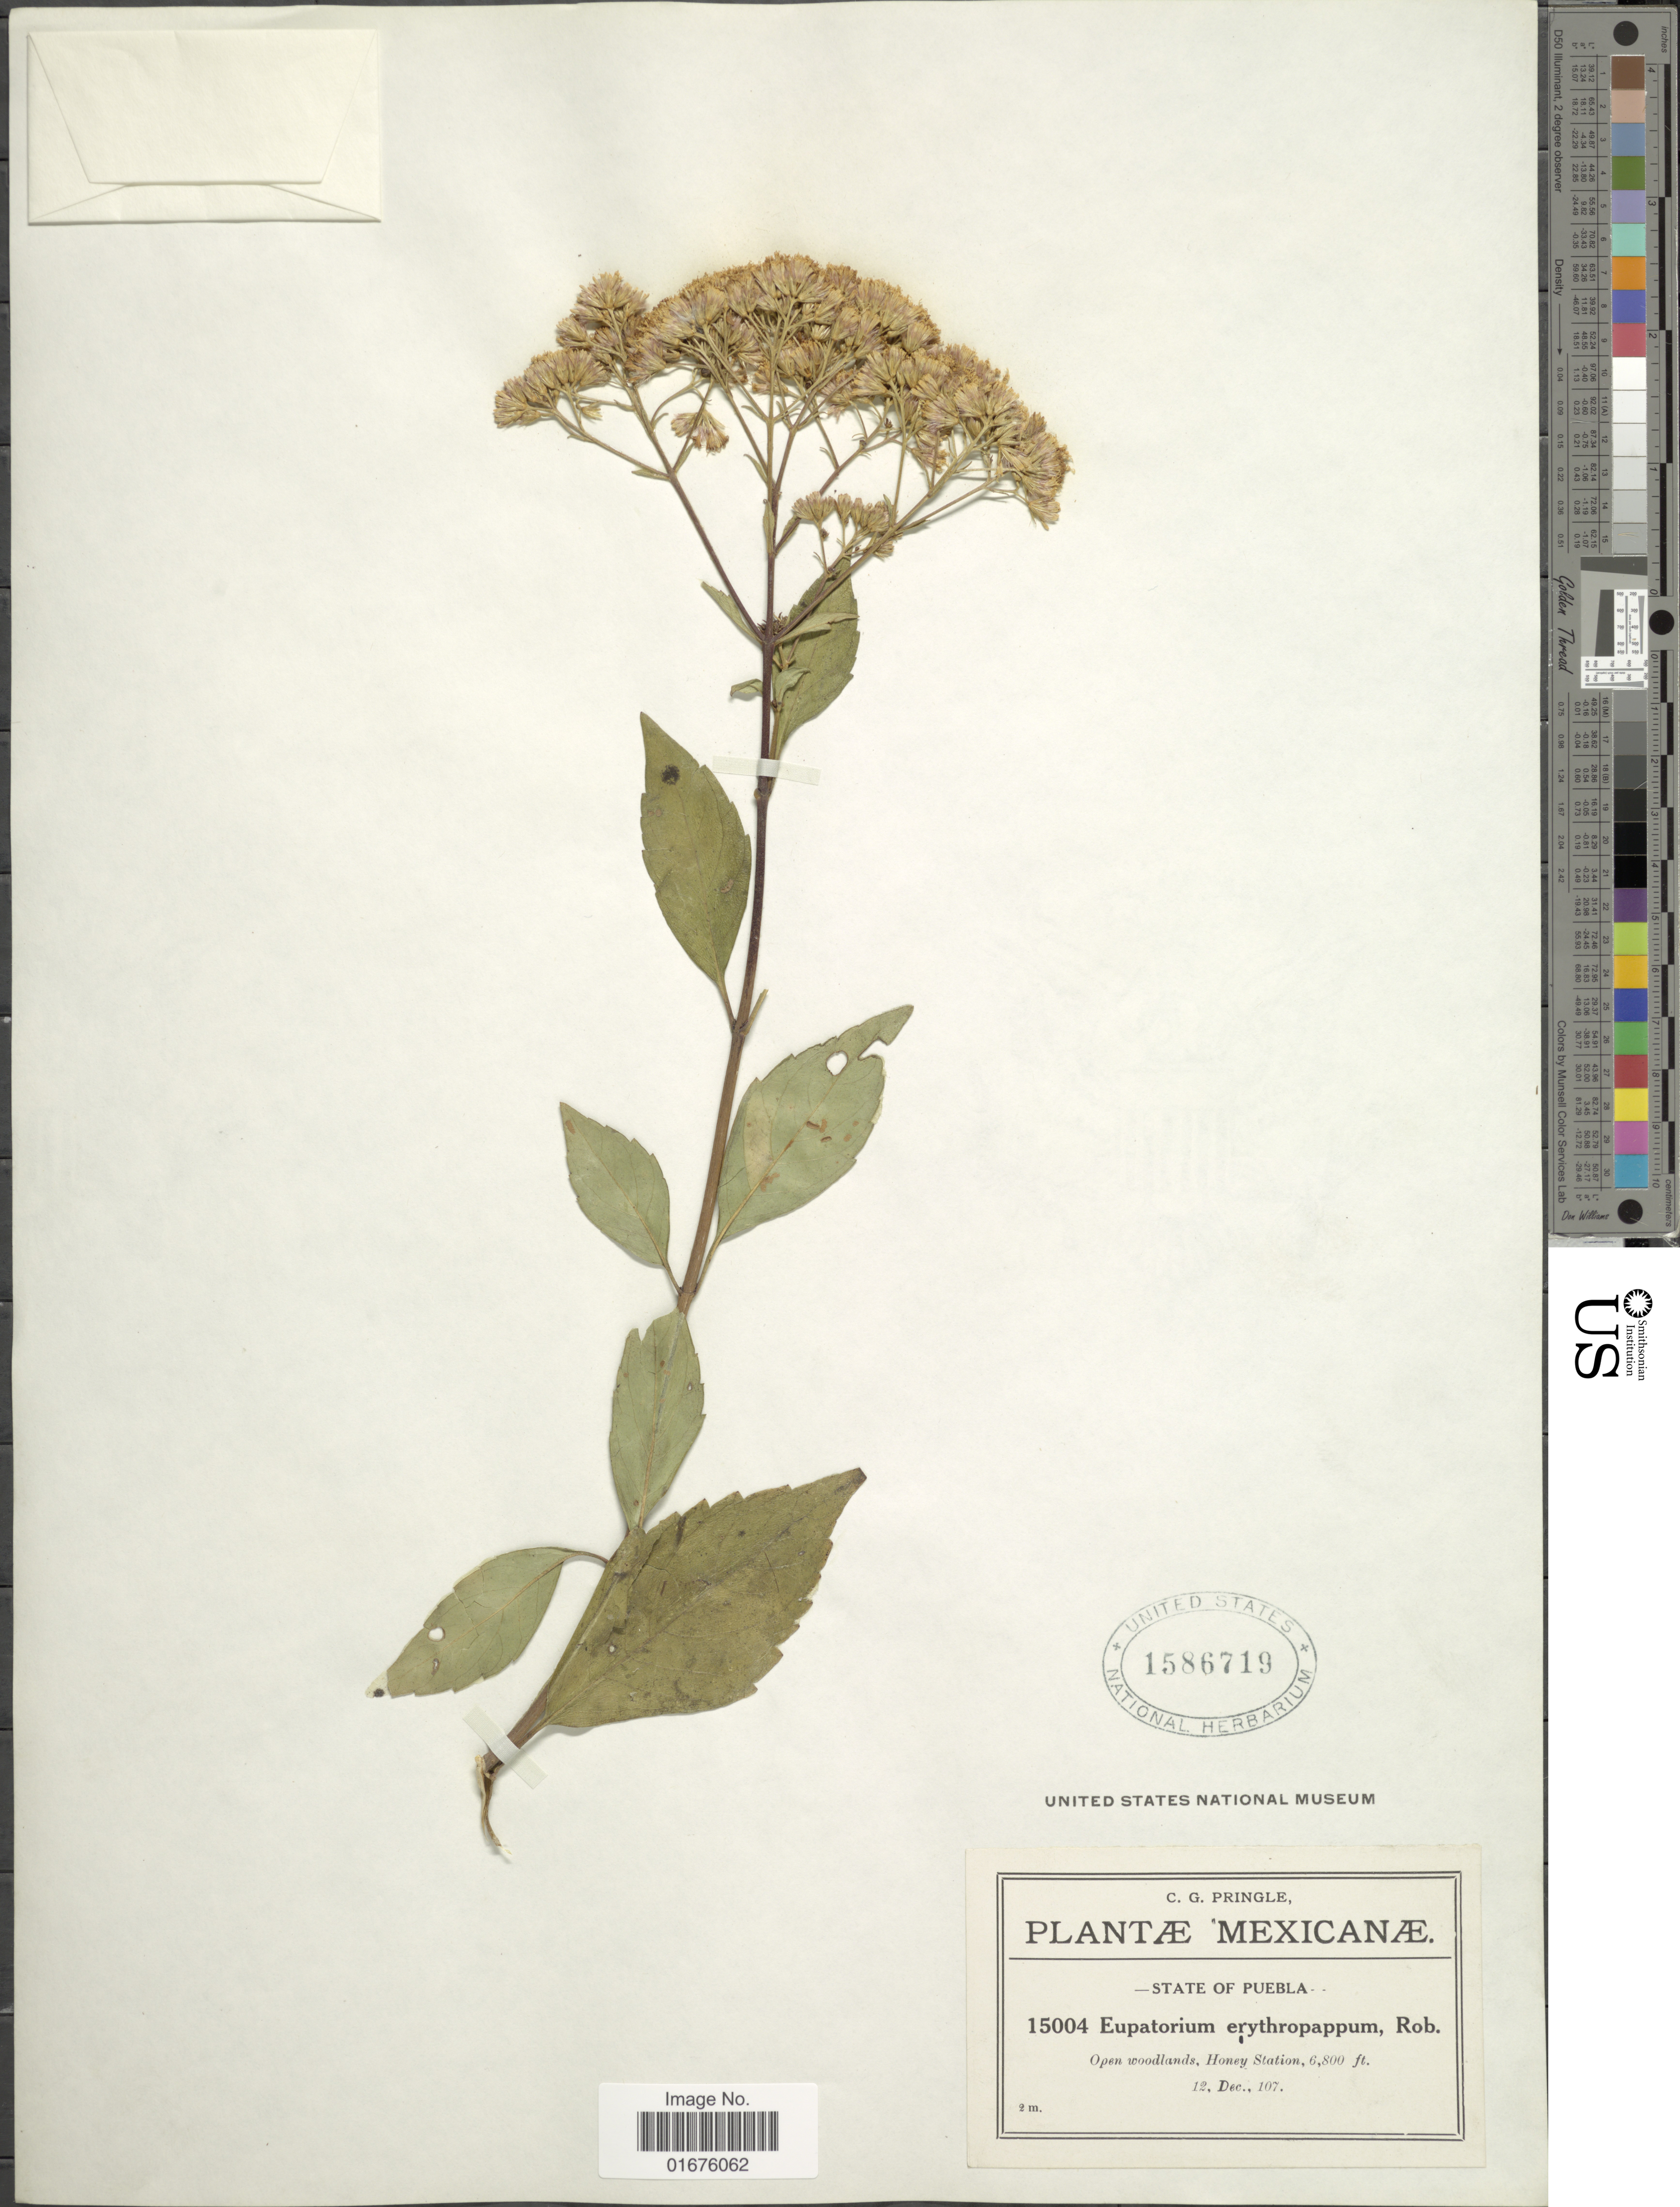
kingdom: Plantae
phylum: Tracheophyta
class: Magnoliopsida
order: Asterales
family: Asteraceae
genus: Ageratina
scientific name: Ageratina ligustrina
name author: (DC.) R.M. King & H. Rob.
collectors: C. G. Pringle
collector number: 15004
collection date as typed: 107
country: Mexico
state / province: Puebla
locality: Open woodlands, Honey Station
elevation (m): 2073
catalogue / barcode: US 1586719